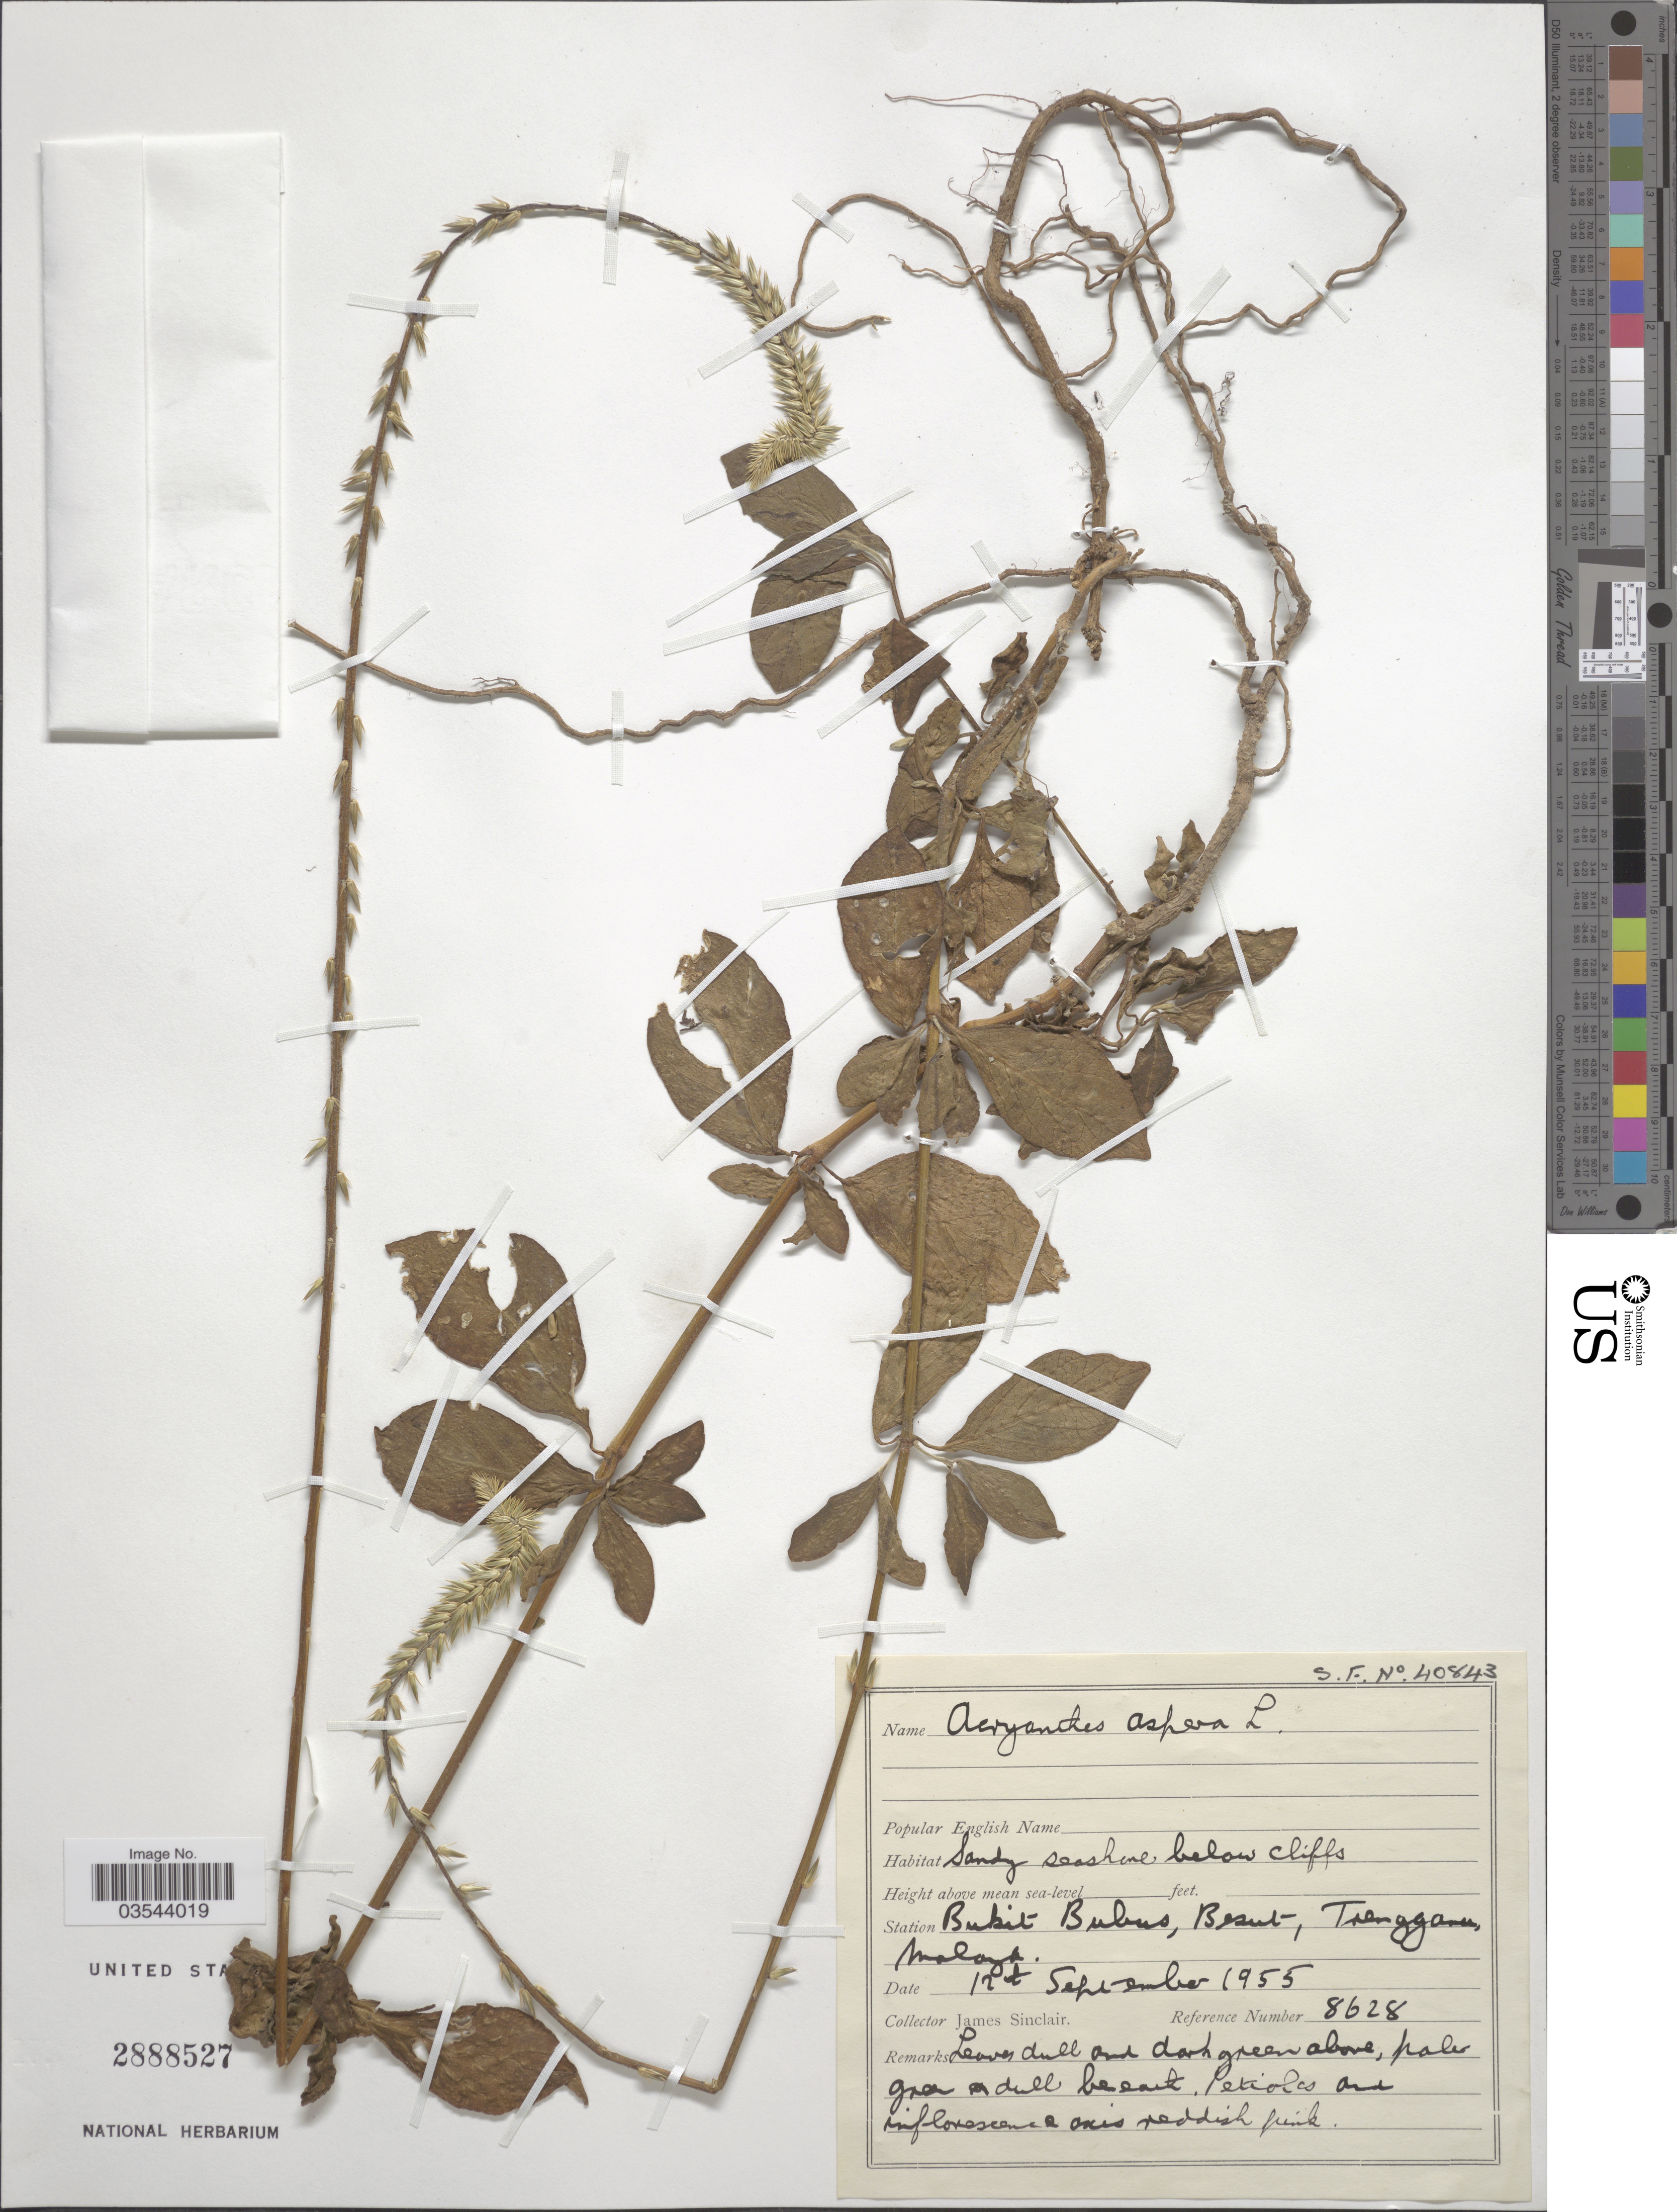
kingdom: Plantae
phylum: Tracheophyta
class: Magnoliopsida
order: Caryophyllales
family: Amaranthaceae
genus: Achyranthes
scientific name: Achyranthes aspera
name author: L.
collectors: J. Sinclair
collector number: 8628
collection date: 1955-09-12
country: Malaysia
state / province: Terengganu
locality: Station Bukit Bubus, Besut, Trengganu, Malaya.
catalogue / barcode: US 2888527